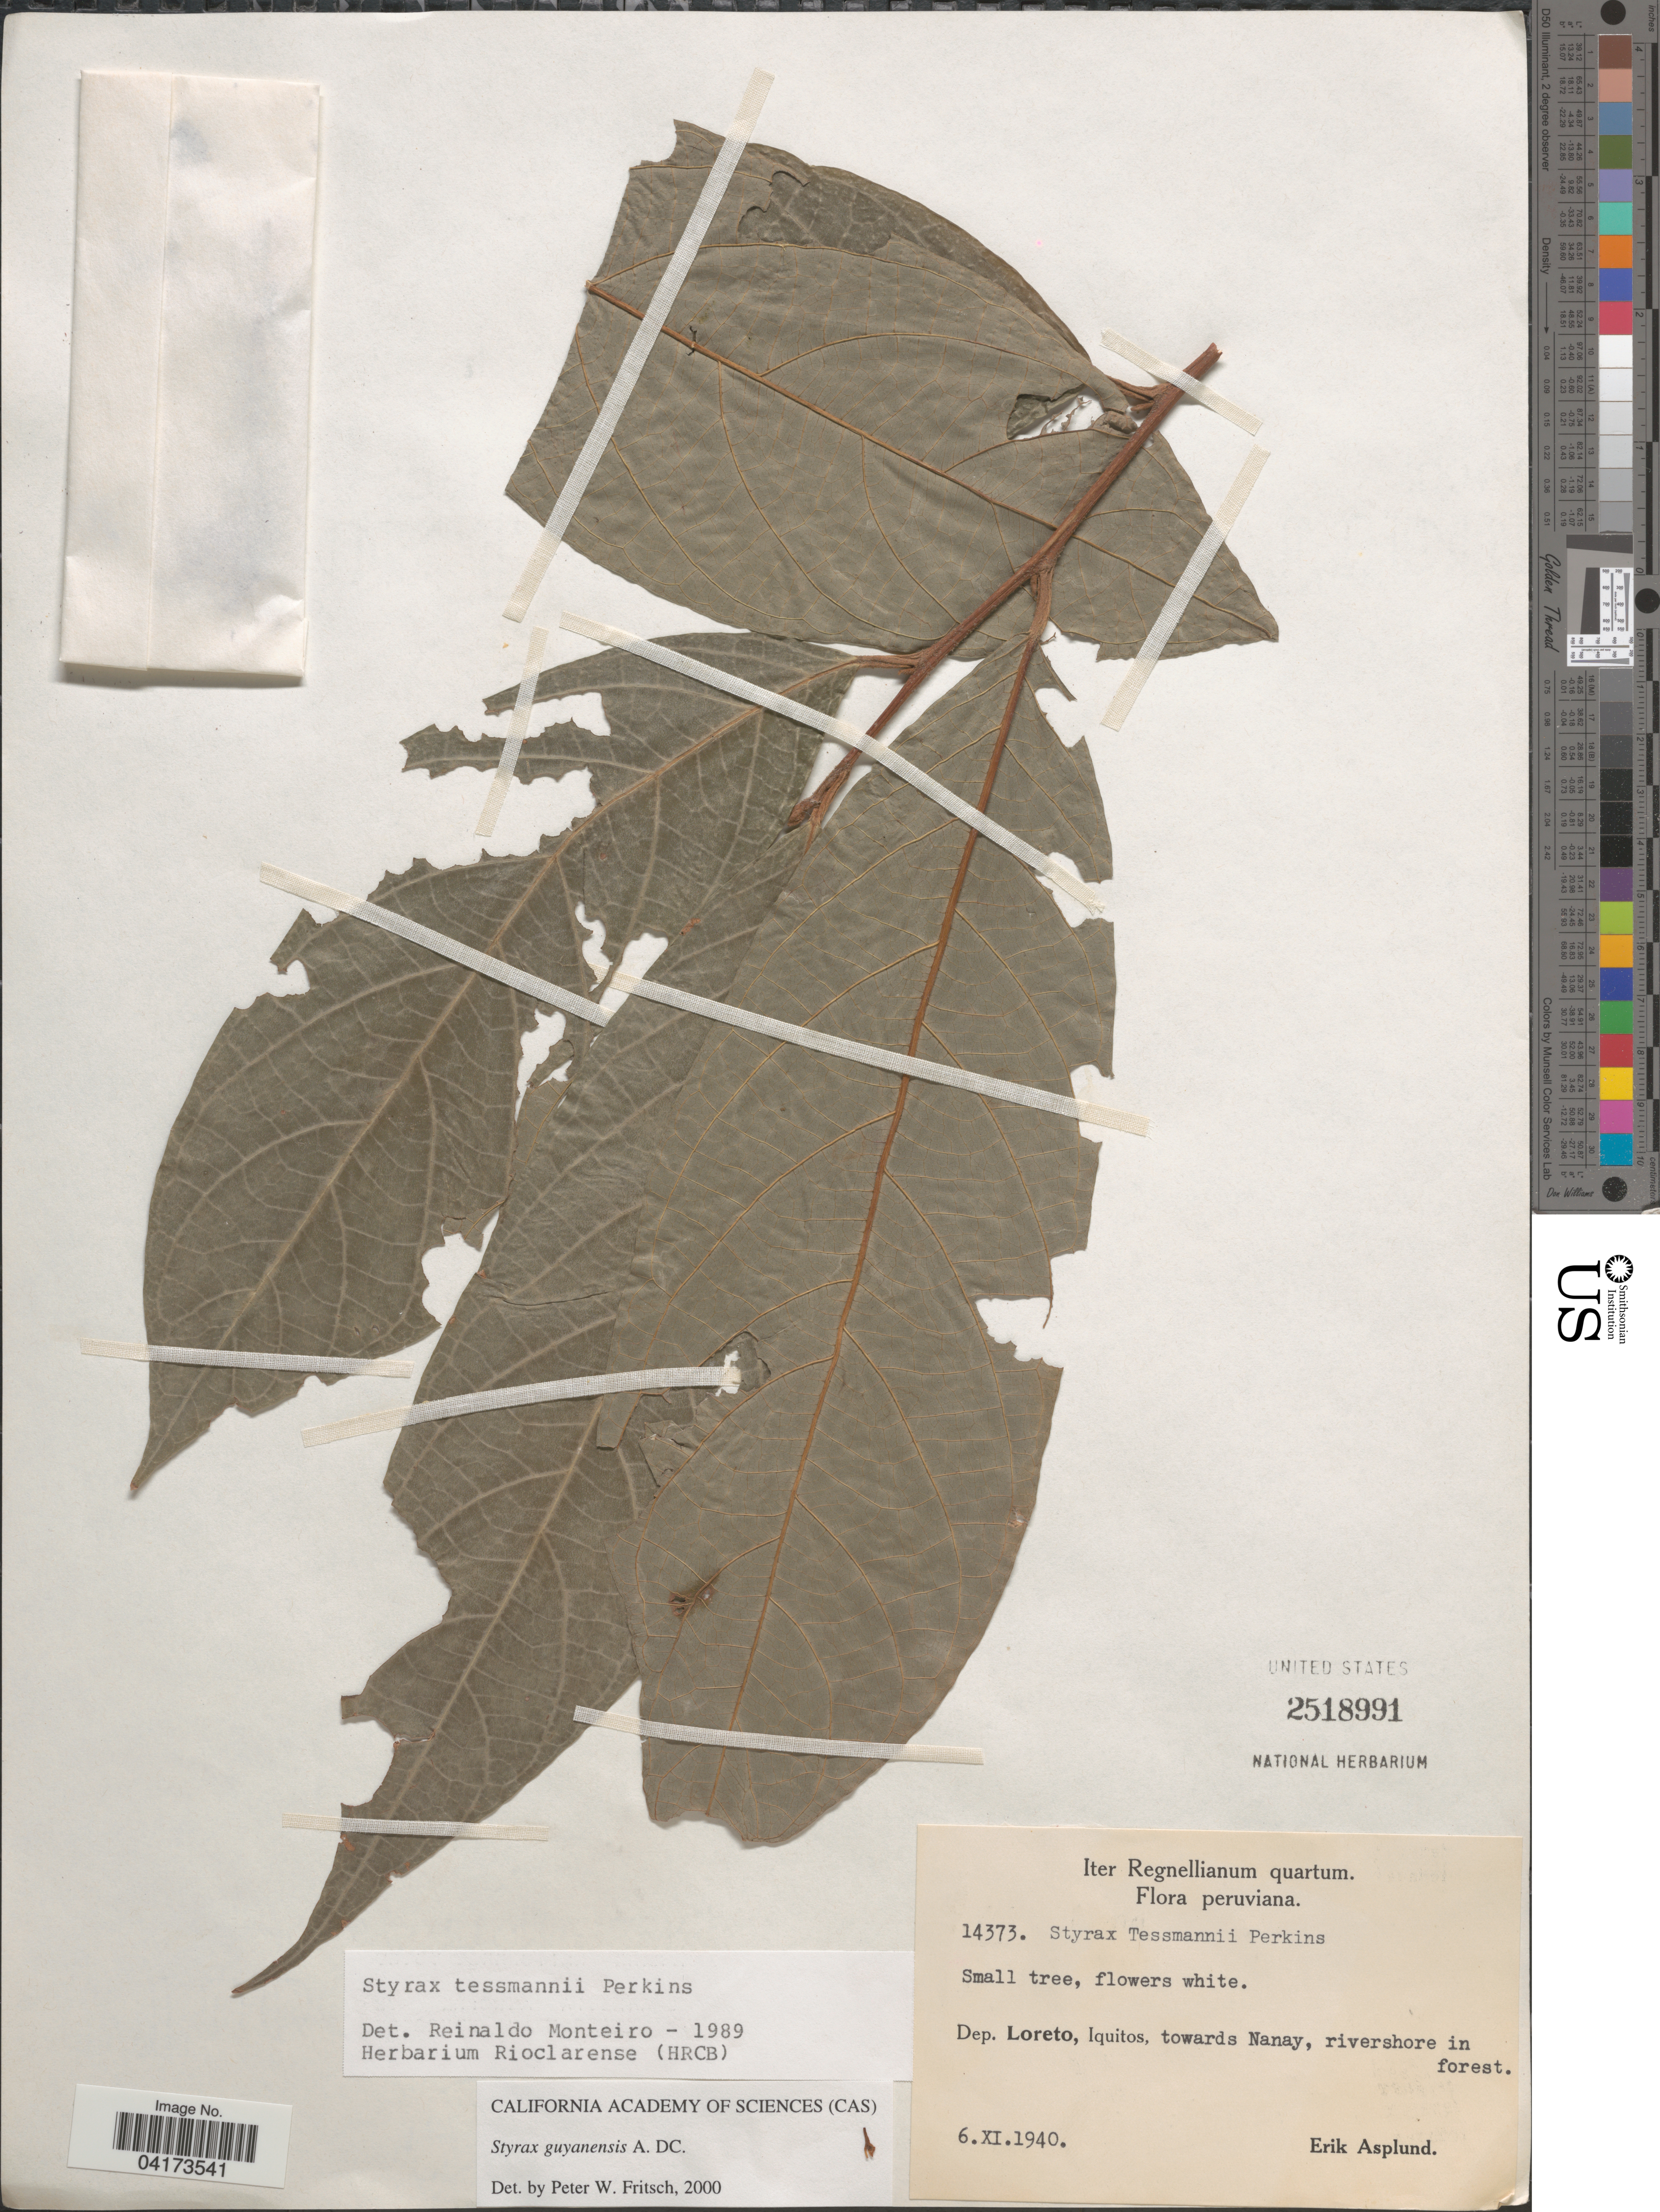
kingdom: Plantae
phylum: Tracheophyta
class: Magnoliopsida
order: Ericales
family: Styracaceae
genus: Styrax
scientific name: Styrax tessmannii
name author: Perkins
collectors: E. Asplund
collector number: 14373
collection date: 1940-06-06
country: Peru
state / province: Loreto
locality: Iter Regnellianum quartum. Dep. Loreto, Iquitos, towards Nanay, rivershore in forest.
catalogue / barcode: US 2518991